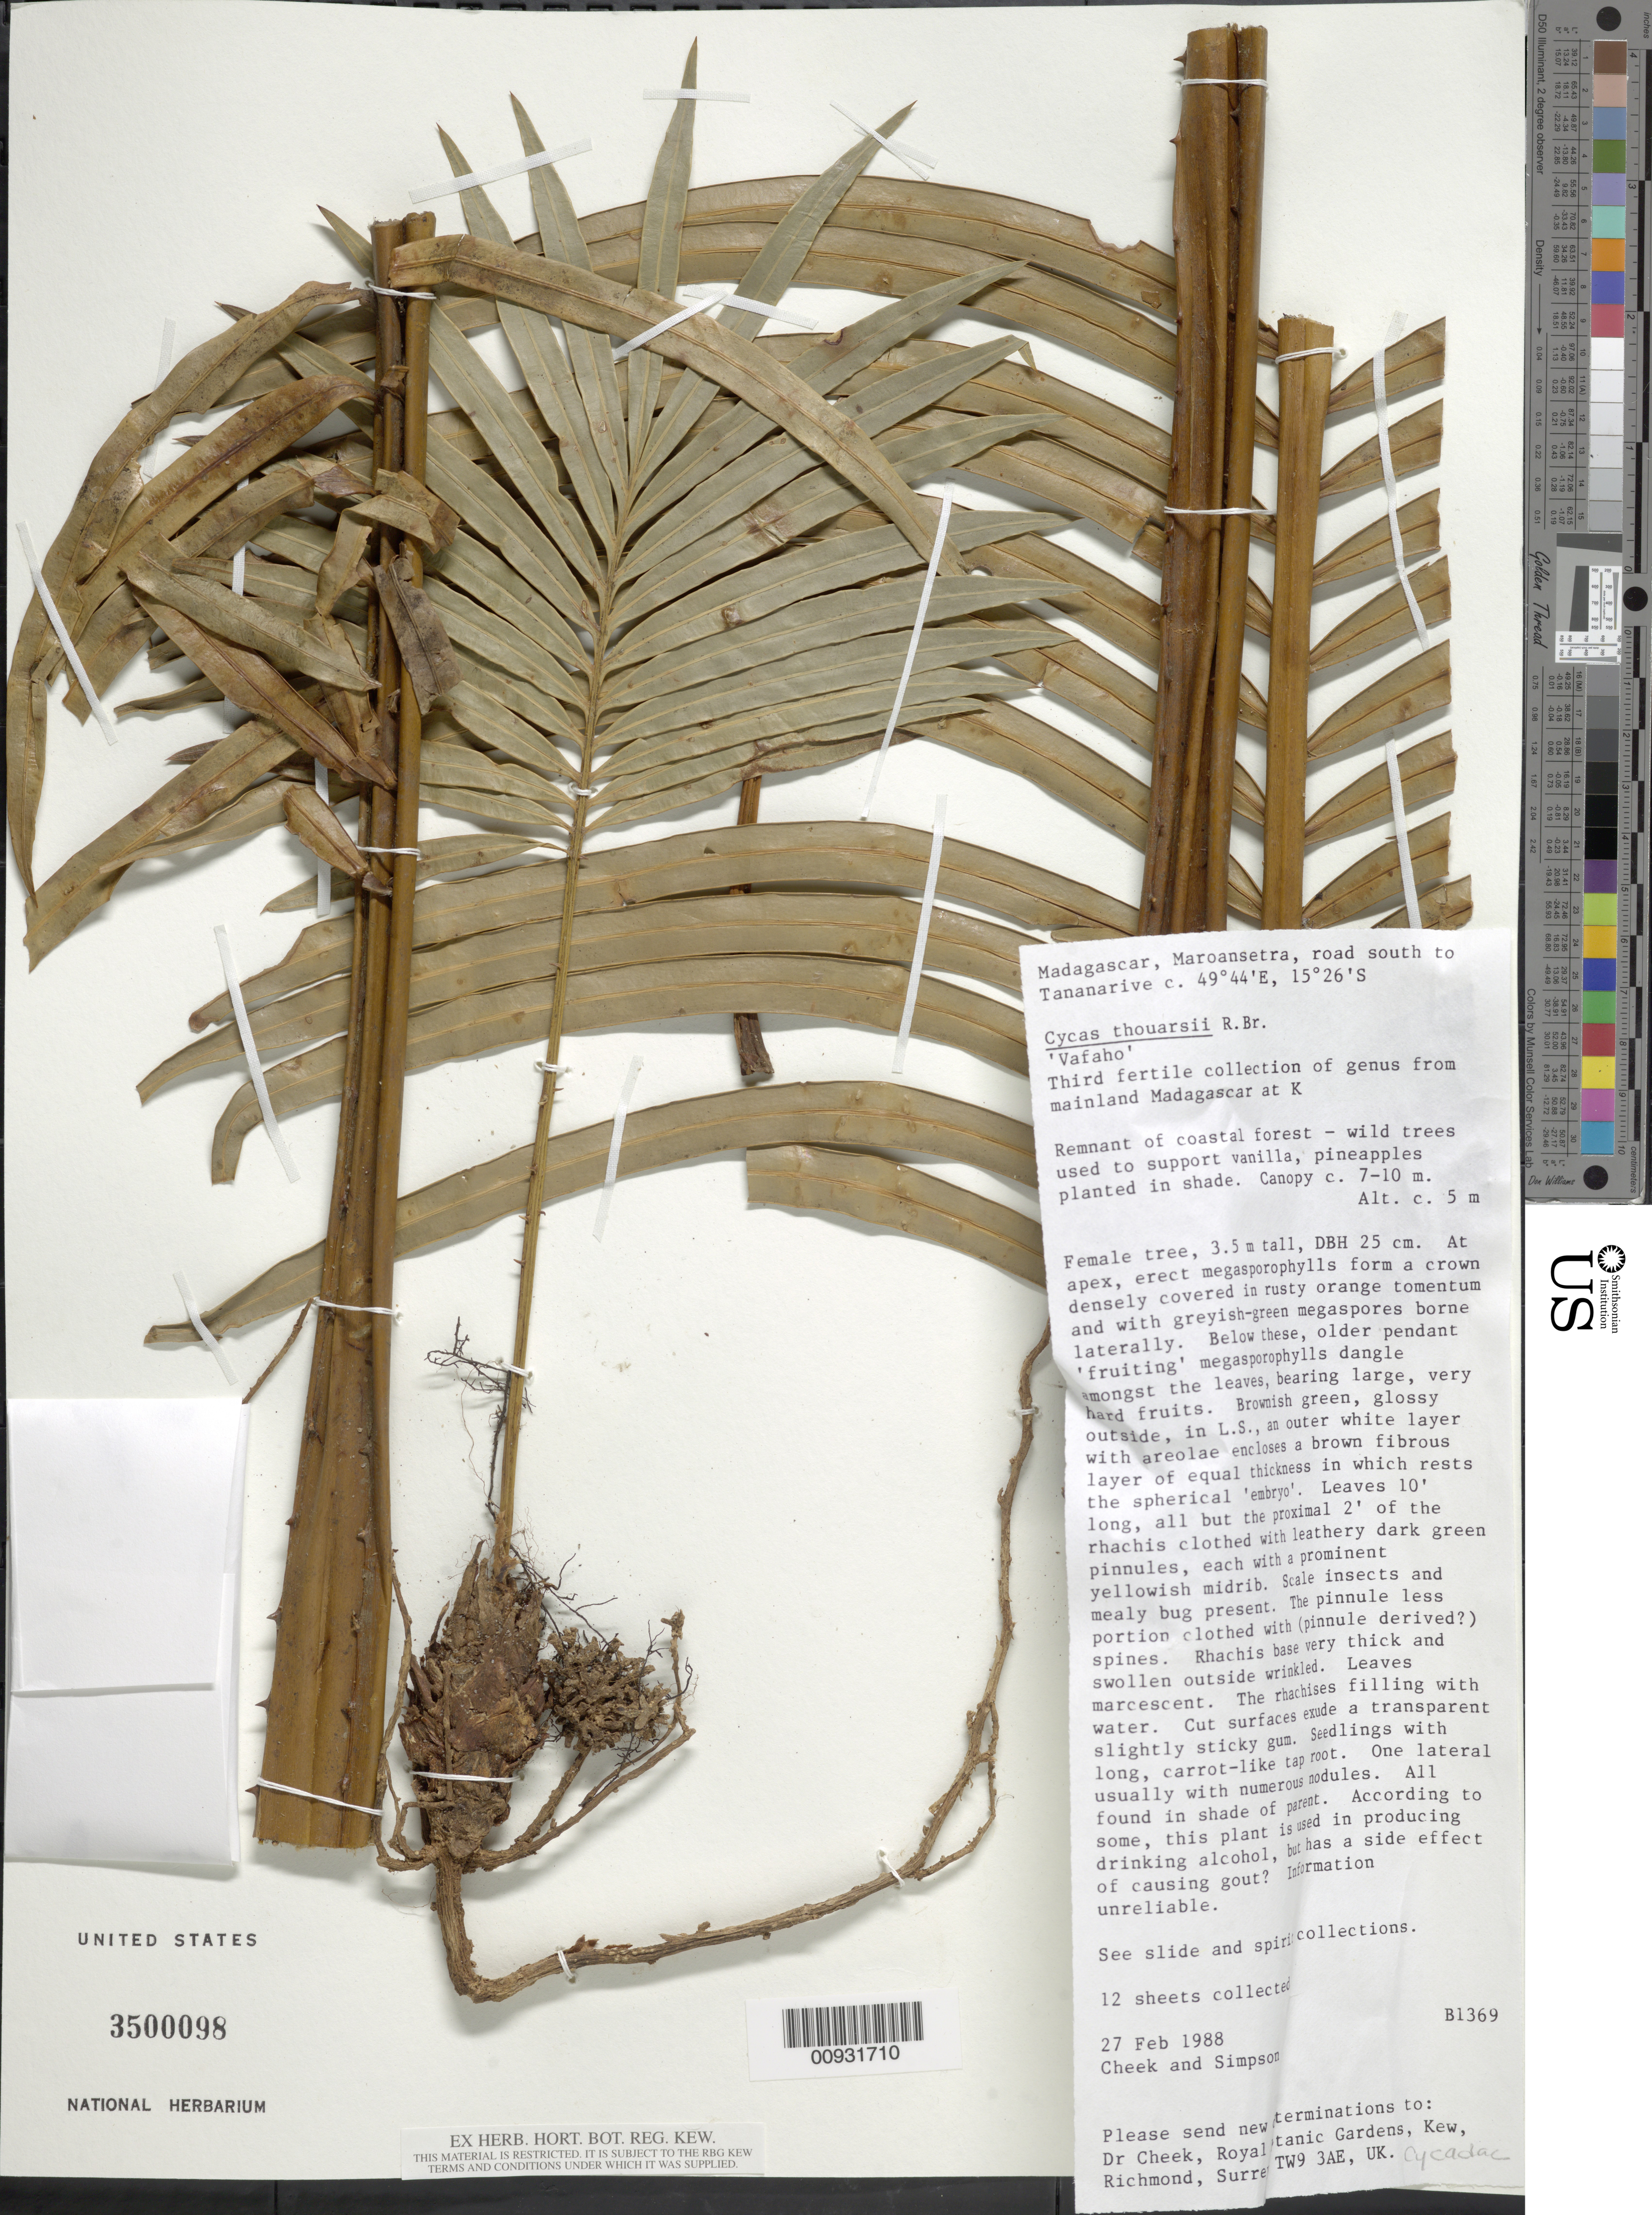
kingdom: Plantae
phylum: Tracheophyta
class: Cycadopsida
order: Cycadales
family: Cycadaceae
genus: Cycas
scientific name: Cycas thouarsii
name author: R. Br.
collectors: M. Cheek & Simpson, --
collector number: B 1369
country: Madagascar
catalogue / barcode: US 3500098